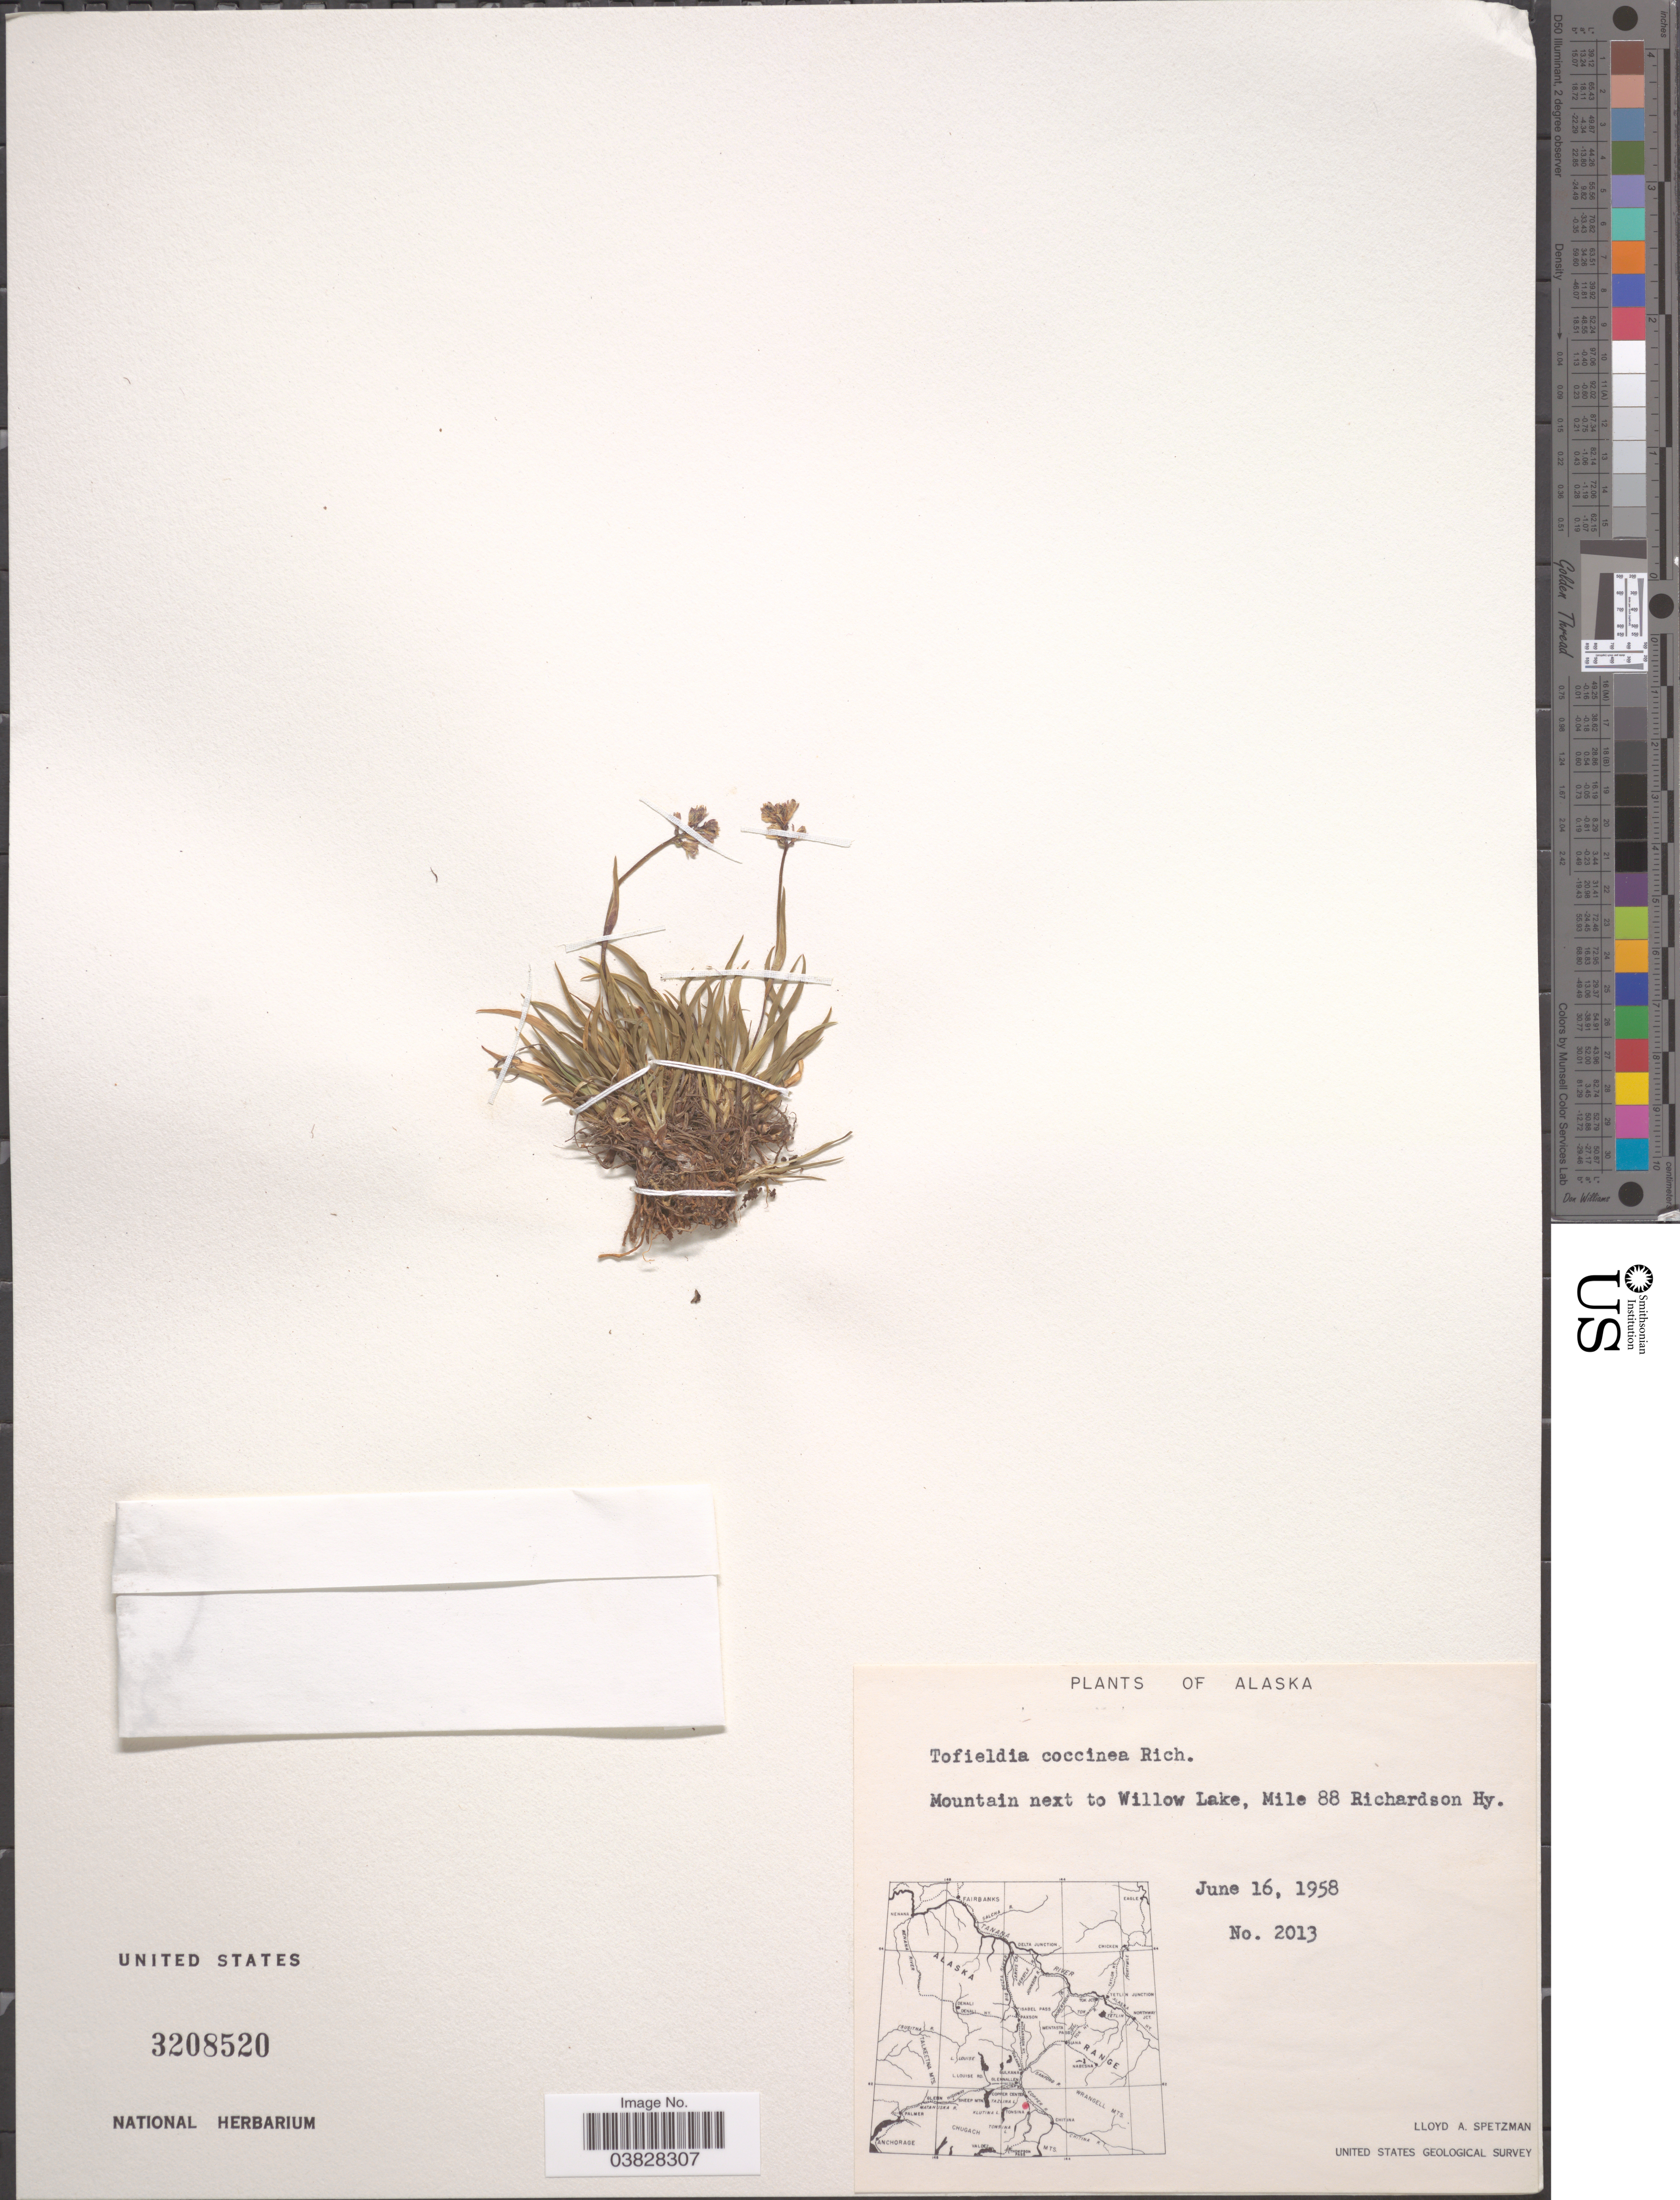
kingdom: Plantae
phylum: Tracheophyta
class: Liliopsida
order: Alismatales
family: Tofieldiaceae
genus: Tofieldia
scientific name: Tofieldia coccinea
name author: Richardson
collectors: L. Spetzman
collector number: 2013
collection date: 1958-06-16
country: United States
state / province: Alaska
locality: Mountain next to Willow Lake, Mile 88 Richardson Hy.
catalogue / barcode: US 3208520